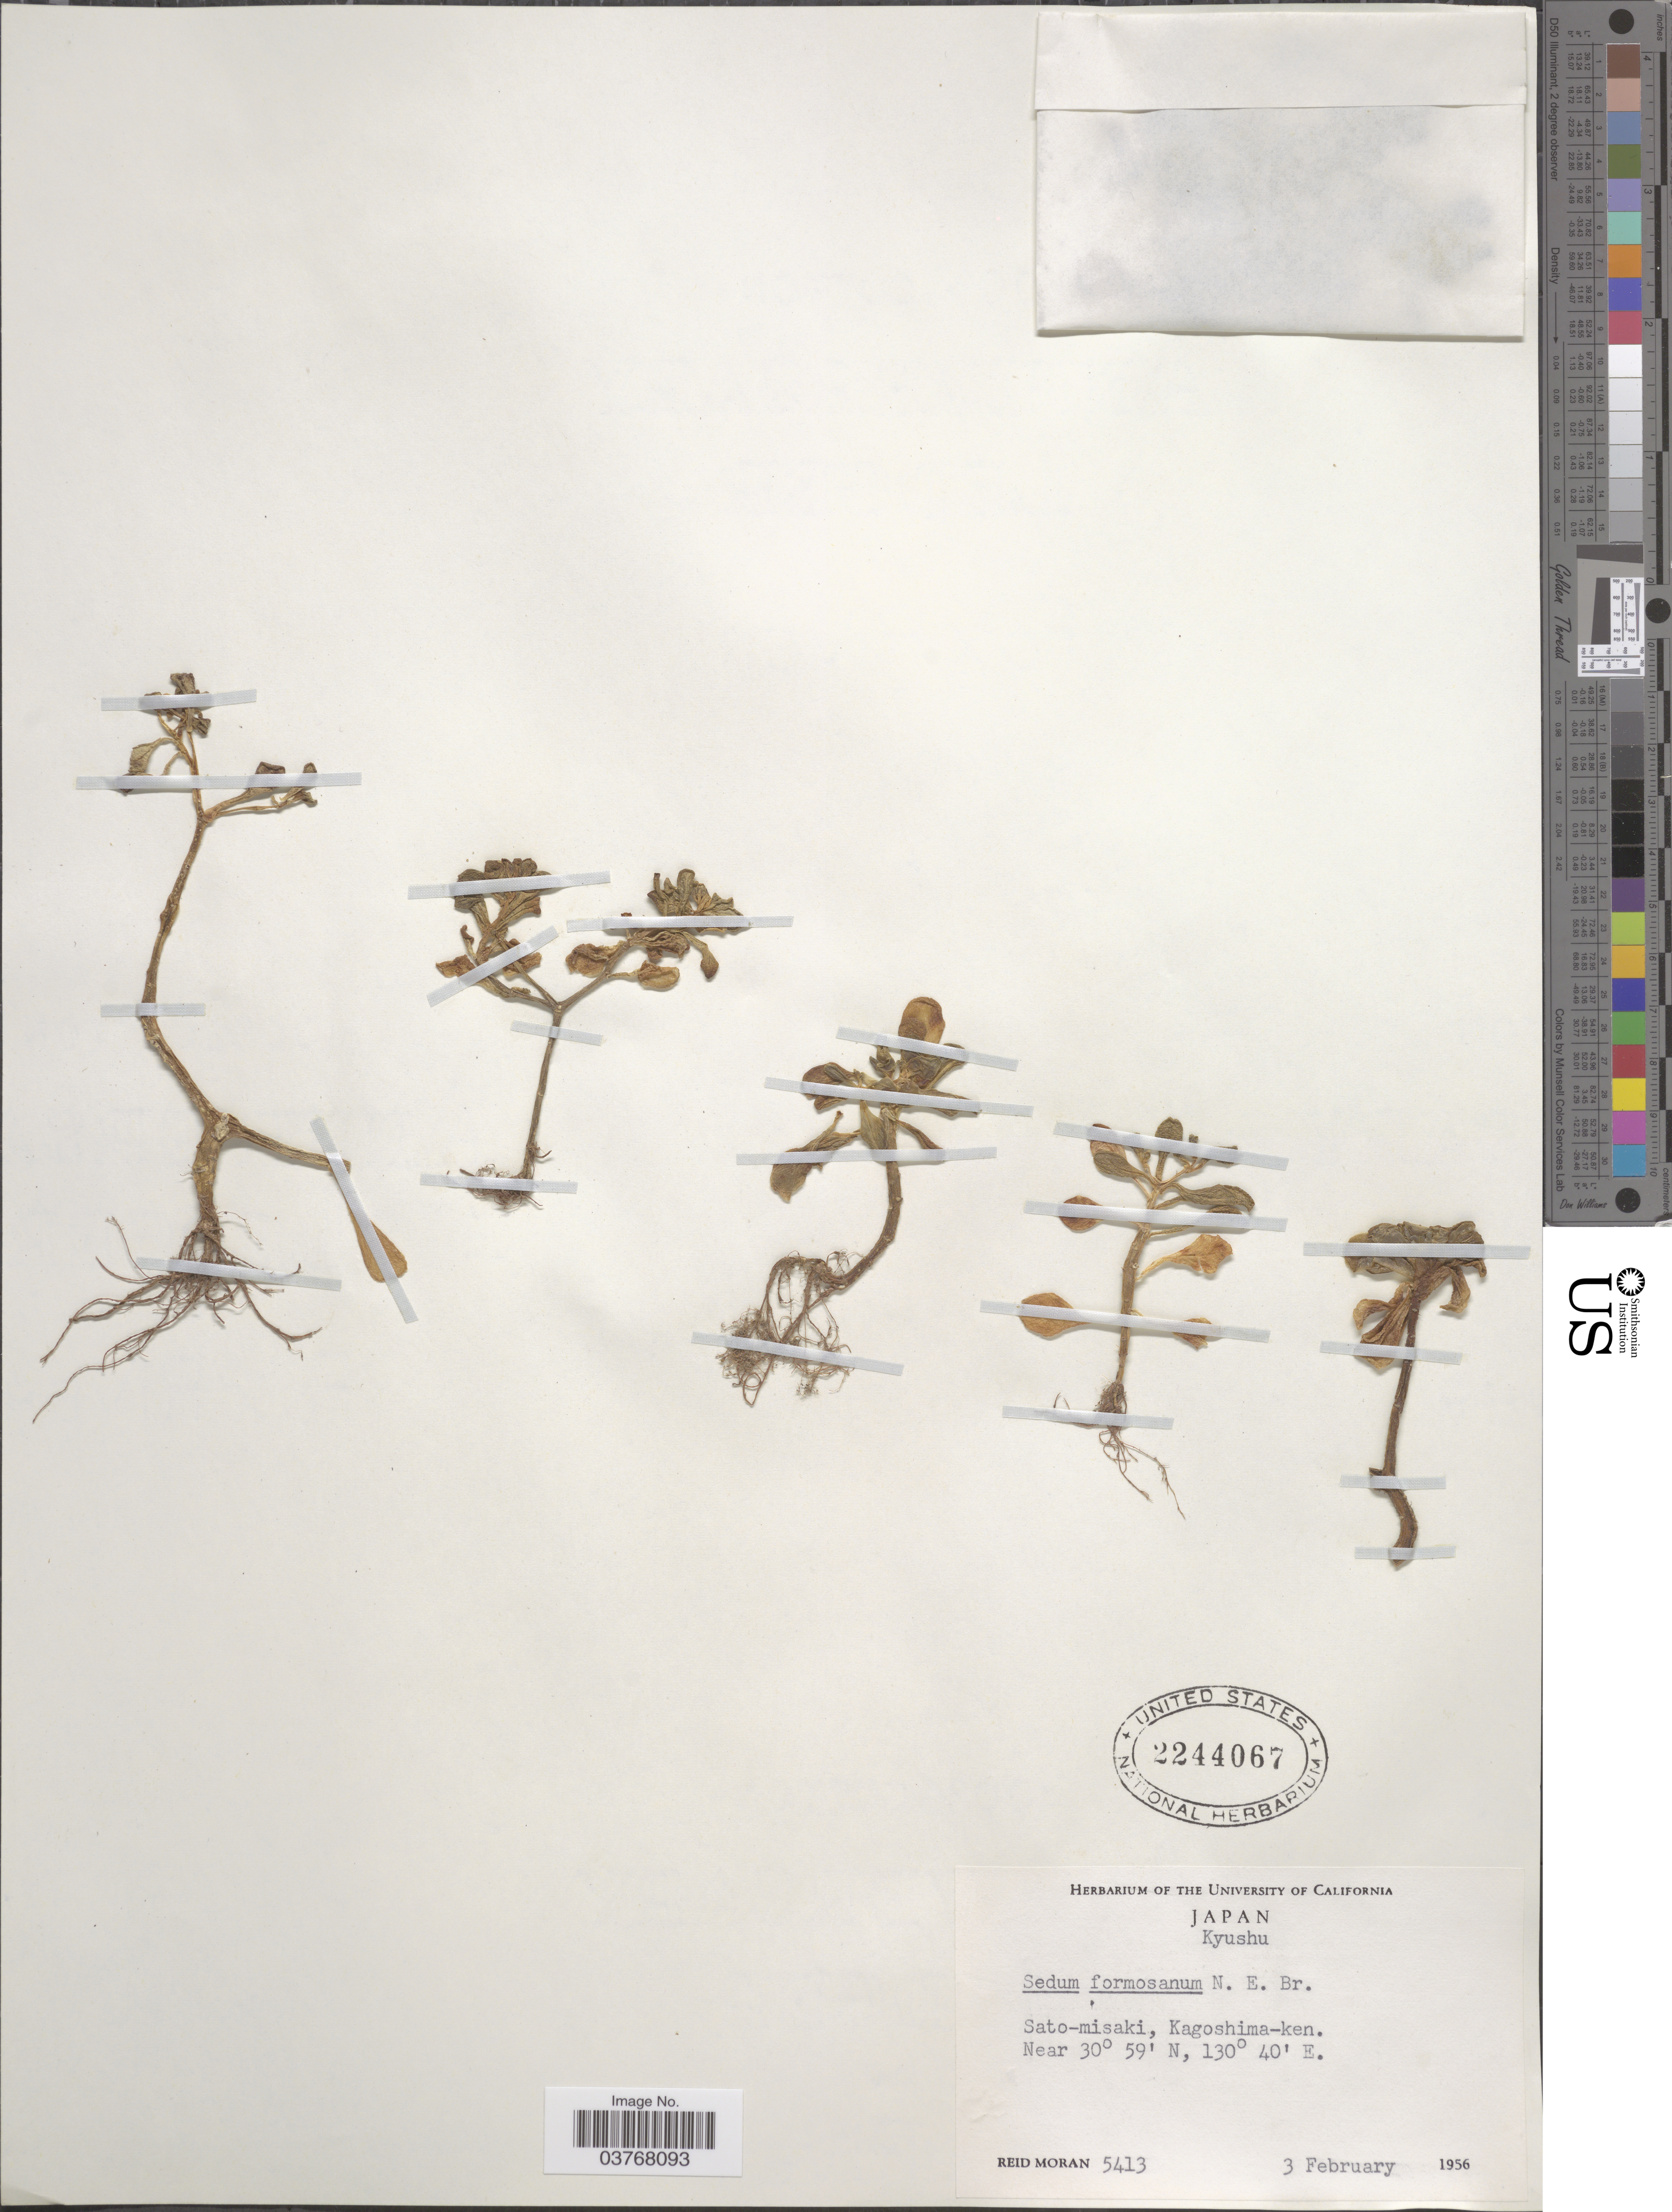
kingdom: Plantae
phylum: Tracheophyta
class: Magnoliopsida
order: Saxifragales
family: Crassulaceae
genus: Sedum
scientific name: Sedum formosanum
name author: N.E. Br.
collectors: R. V. Moran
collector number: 5413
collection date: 1956-02-03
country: Japan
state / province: Kagosima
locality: Kyushu. Sato-misaki, Kagoshima-ken.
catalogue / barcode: US 2244067